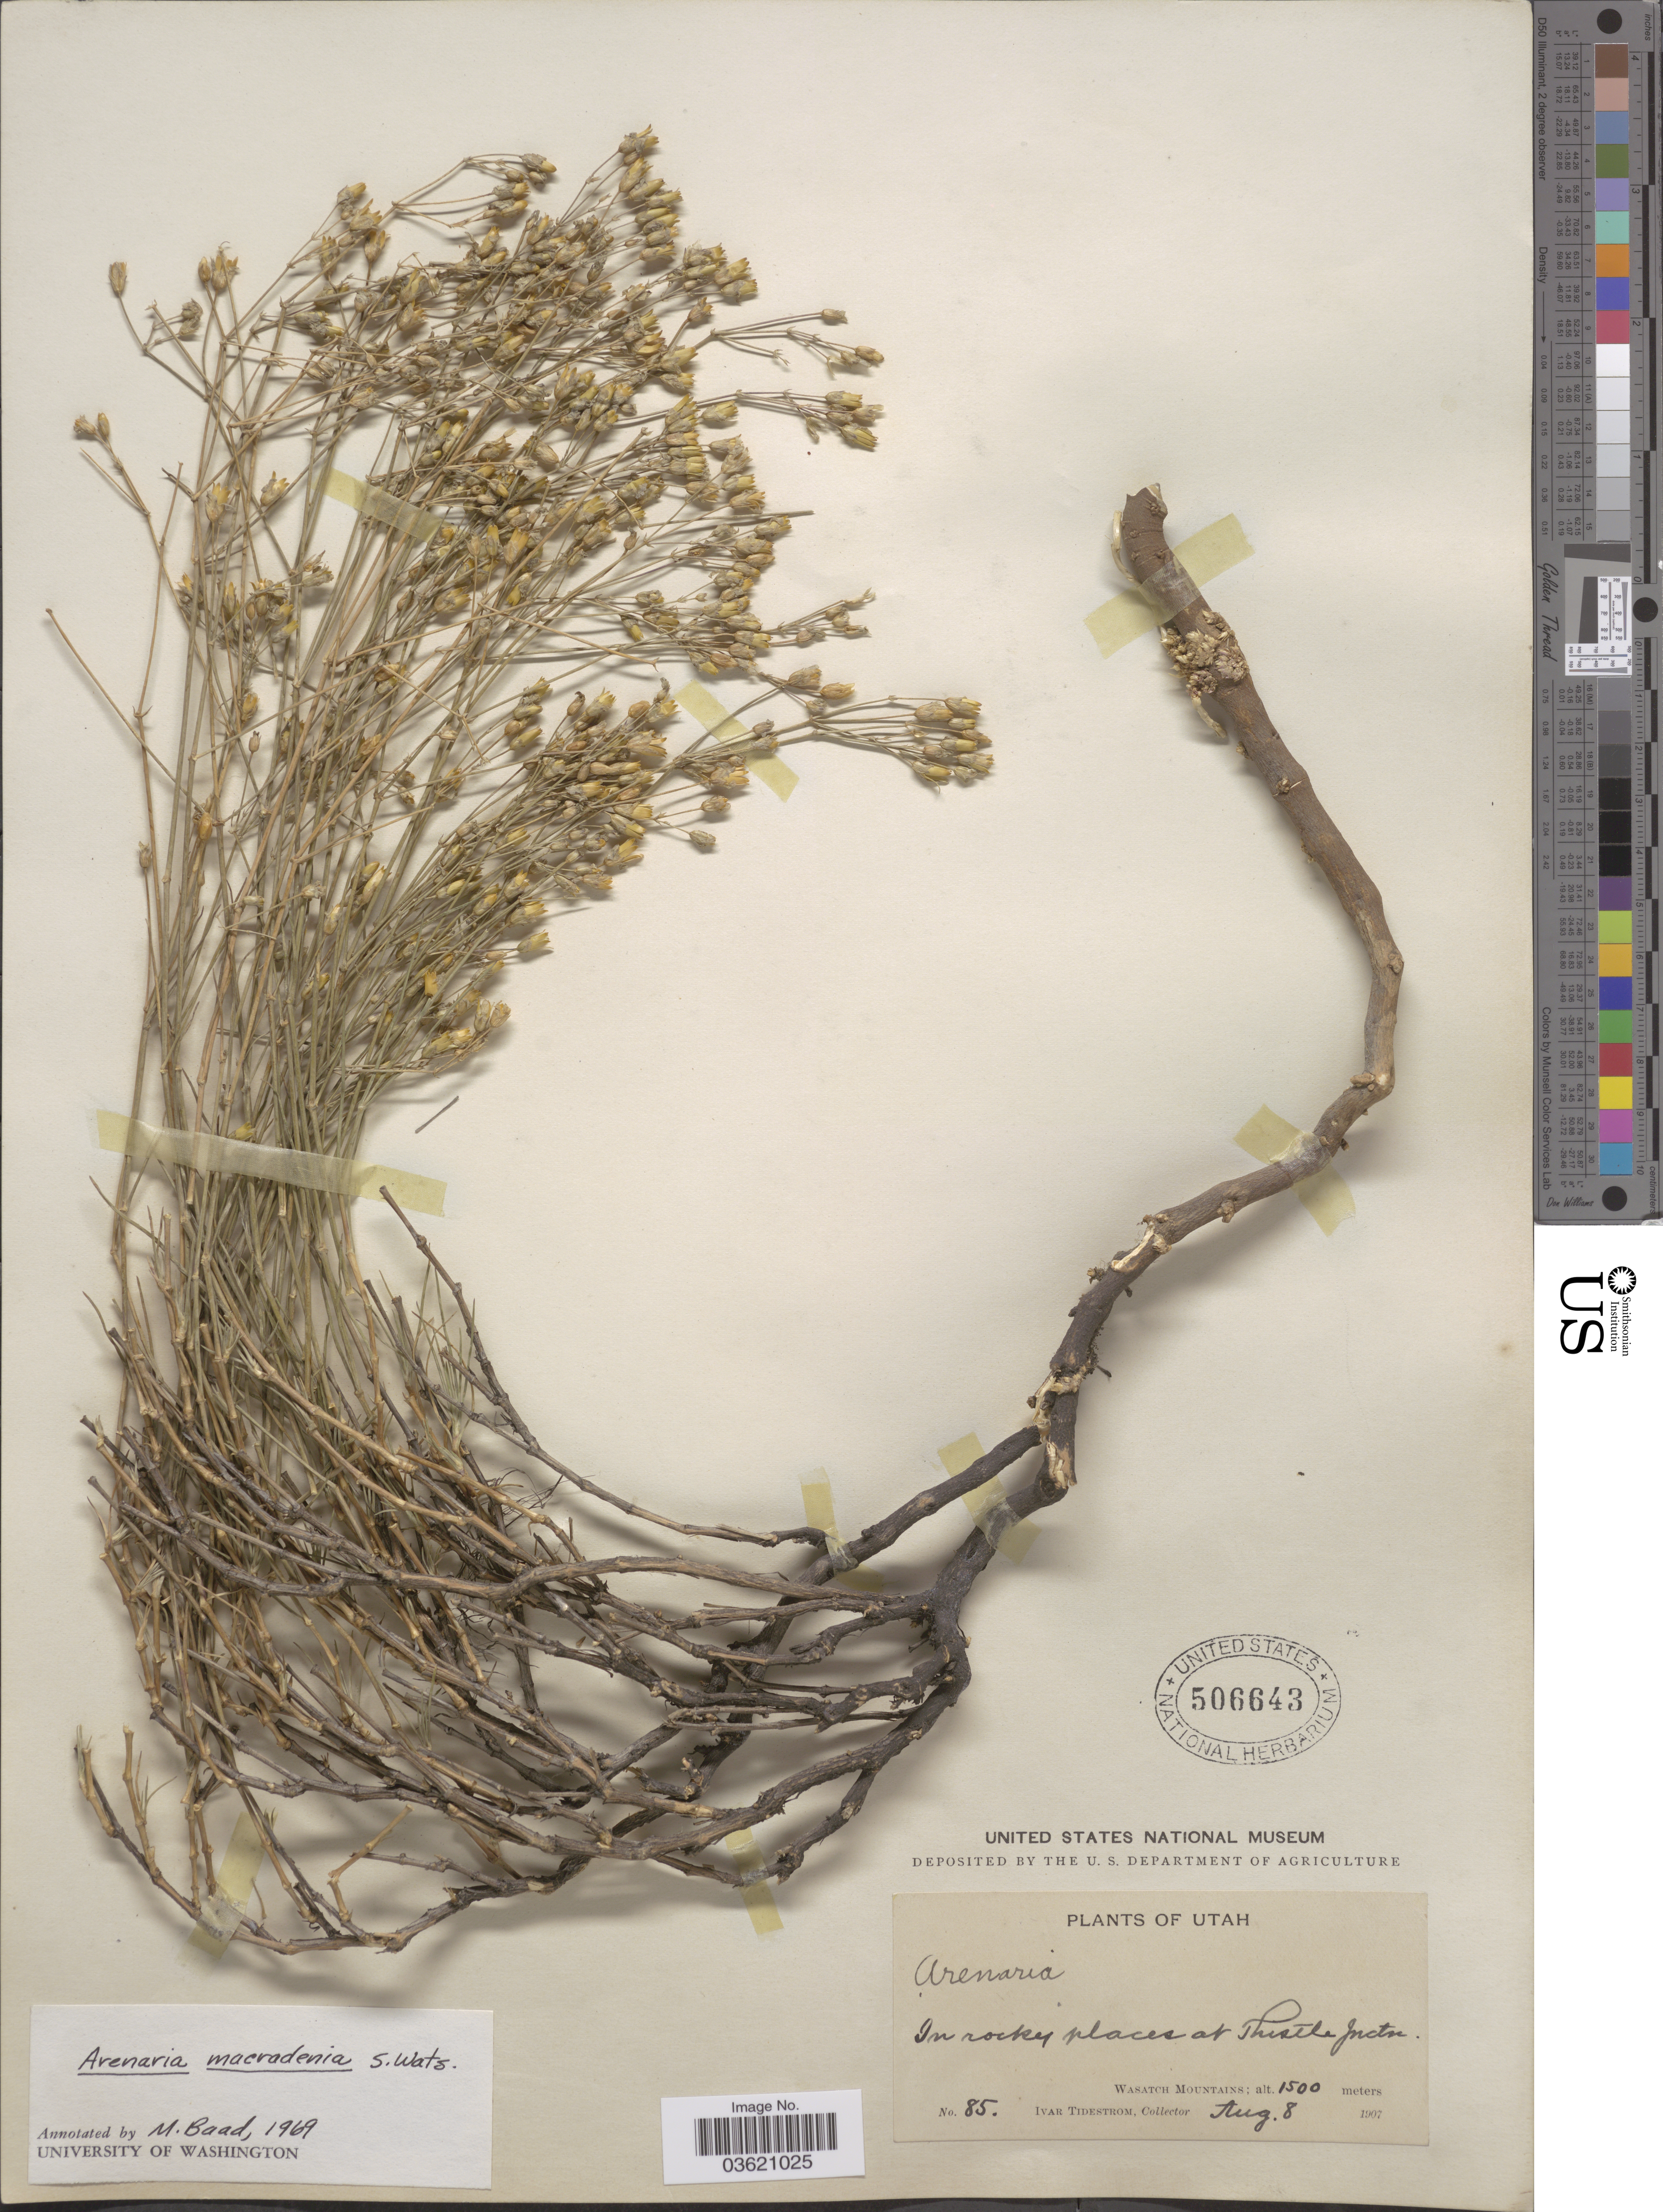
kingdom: Plantae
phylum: Tracheophyta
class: Magnoliopsida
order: Caryophyllales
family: Caryophyllaceae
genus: Eremogone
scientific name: Eremogone macradenia var. macradenia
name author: (S. Watson) Ikonn.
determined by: Strong, Mark T., (BOT), Smithsonian Institution - National Museum of Natural History (UNITED STATES)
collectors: I. F. Tidestrom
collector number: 85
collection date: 1907-08-08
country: United States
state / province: Utah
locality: At Thistle Jnctn. Wasatch Mountains.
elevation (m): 1500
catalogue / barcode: US 506643